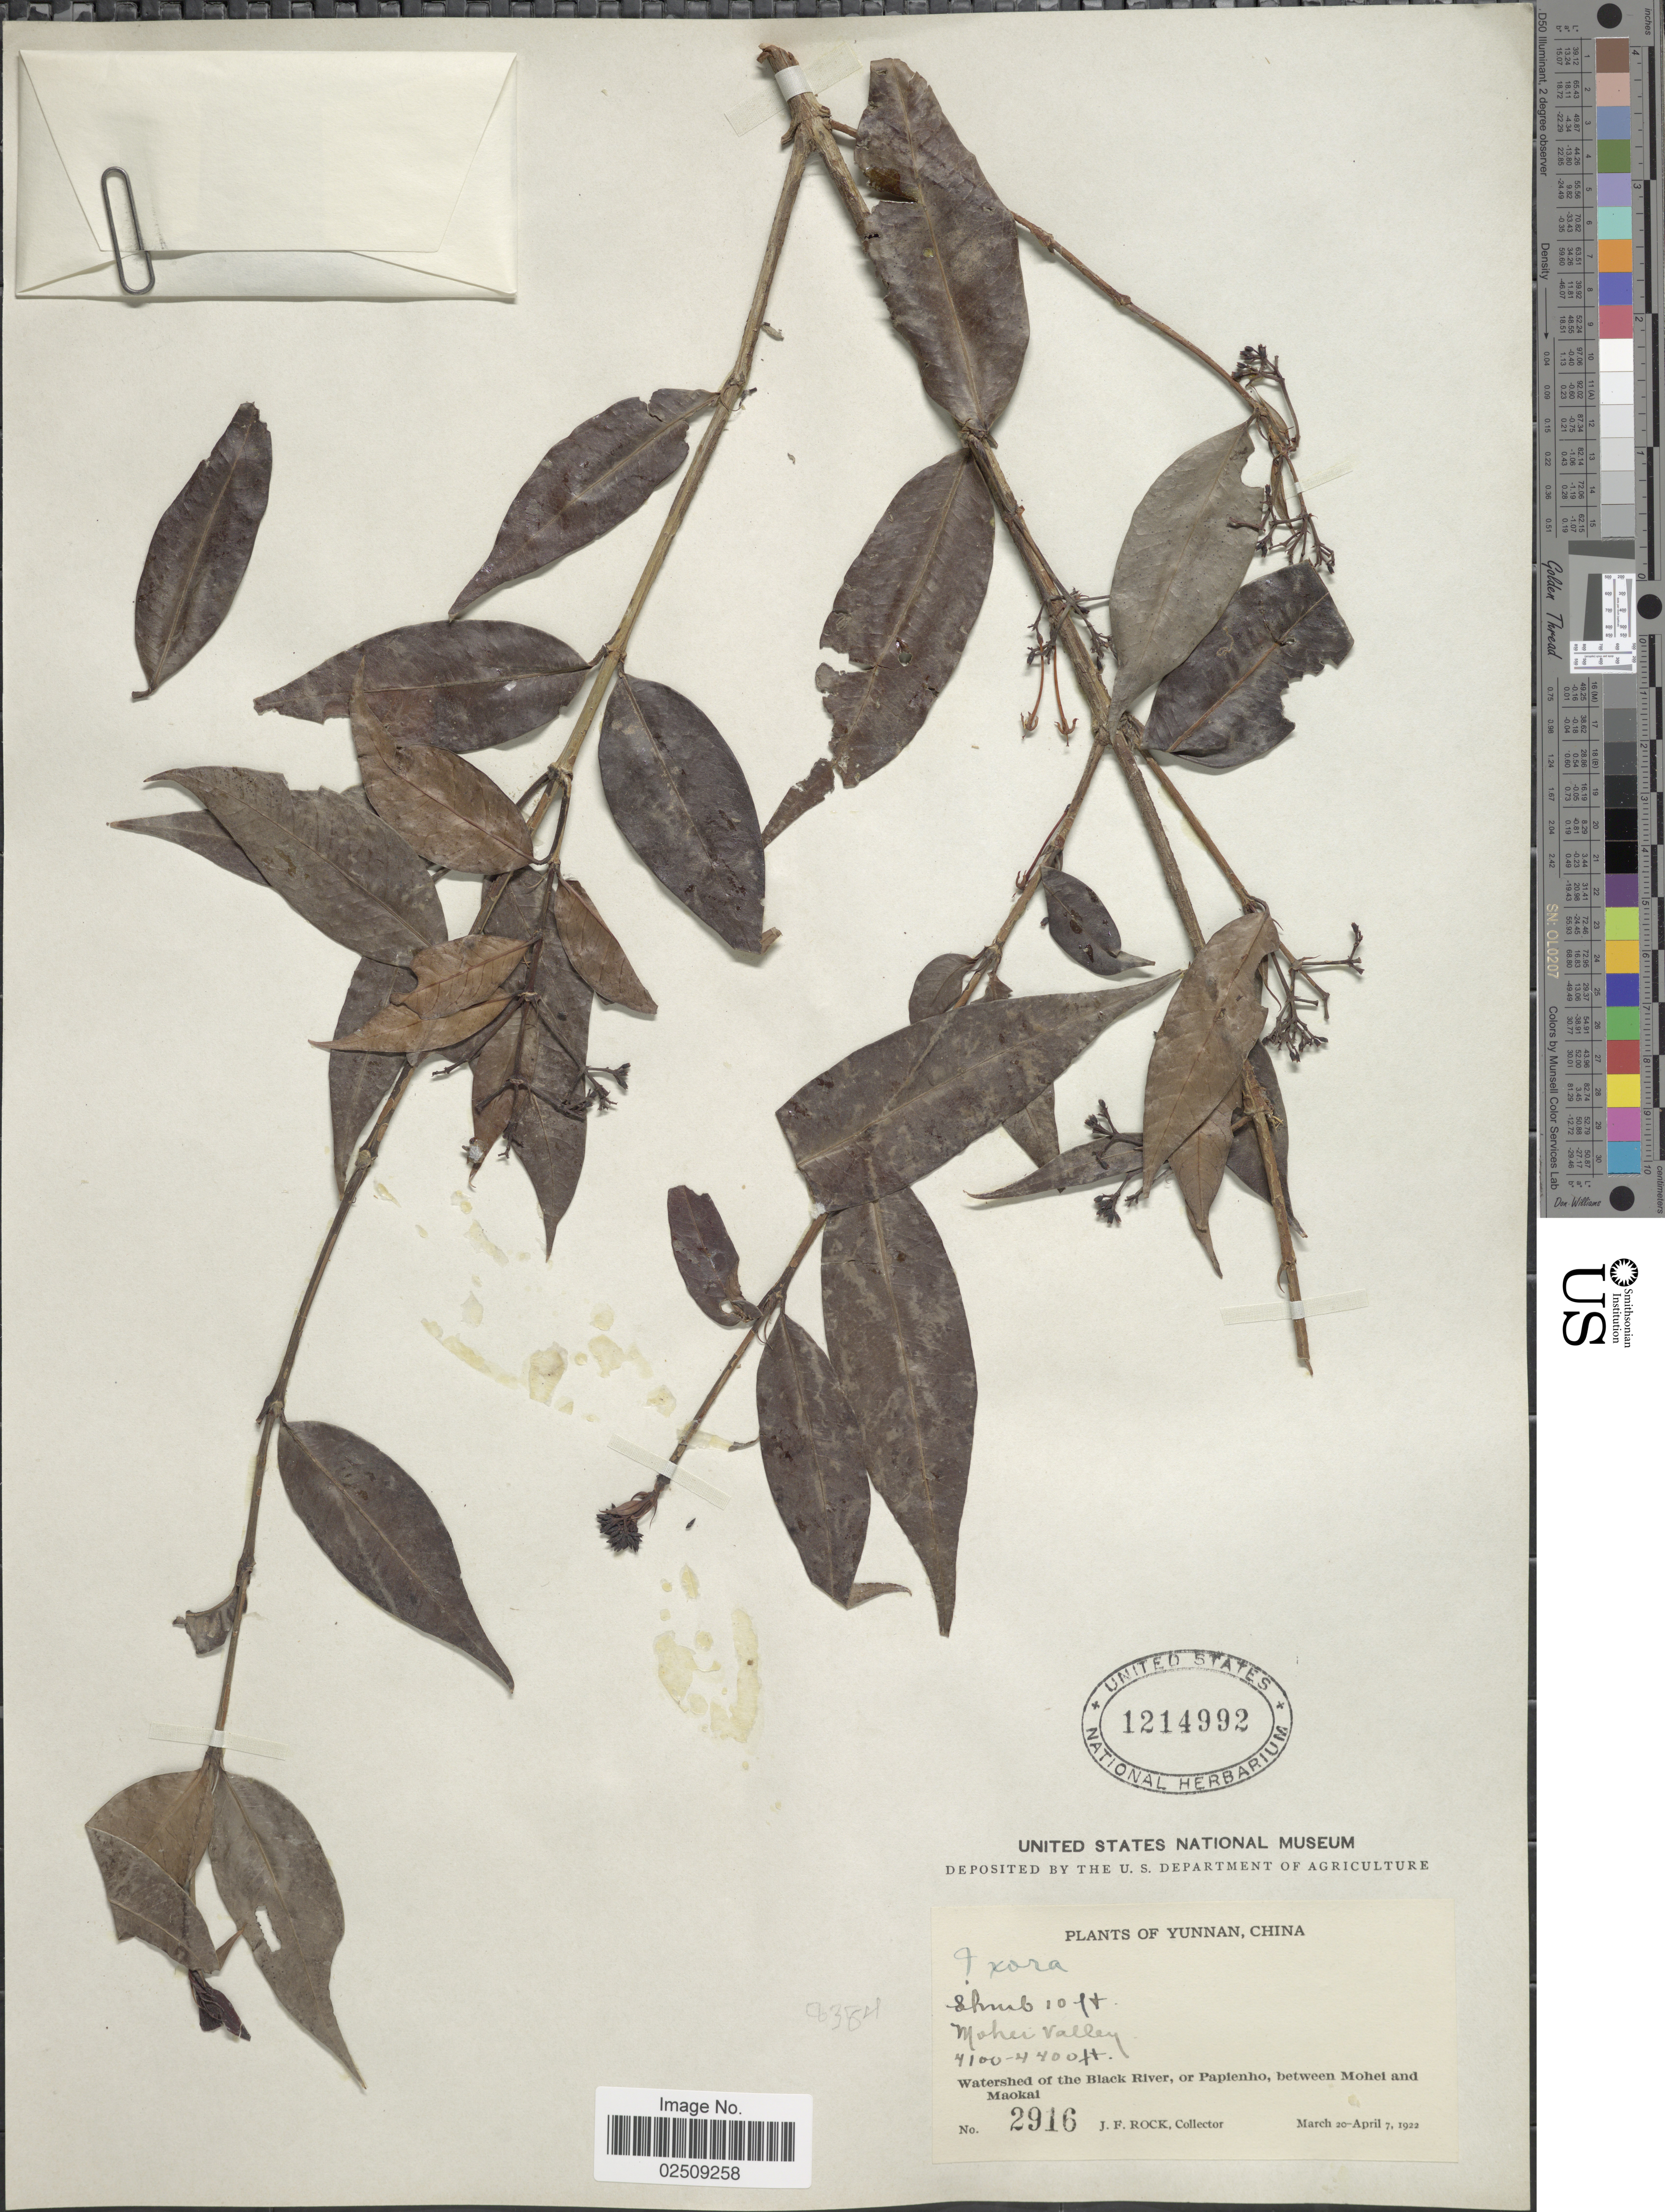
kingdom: Plantae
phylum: Tracheophyta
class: Magnoliopsida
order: Gentianales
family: Rubiaceae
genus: Ixora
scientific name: Ixora sp.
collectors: J. Rock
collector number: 2916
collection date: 1922-03-20/1922-04-07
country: China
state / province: Yunnan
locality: Mohei Valley. Watershed of the Black River, or Papienho, between Mohel and Maokal.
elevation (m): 1250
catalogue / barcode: US 1214992